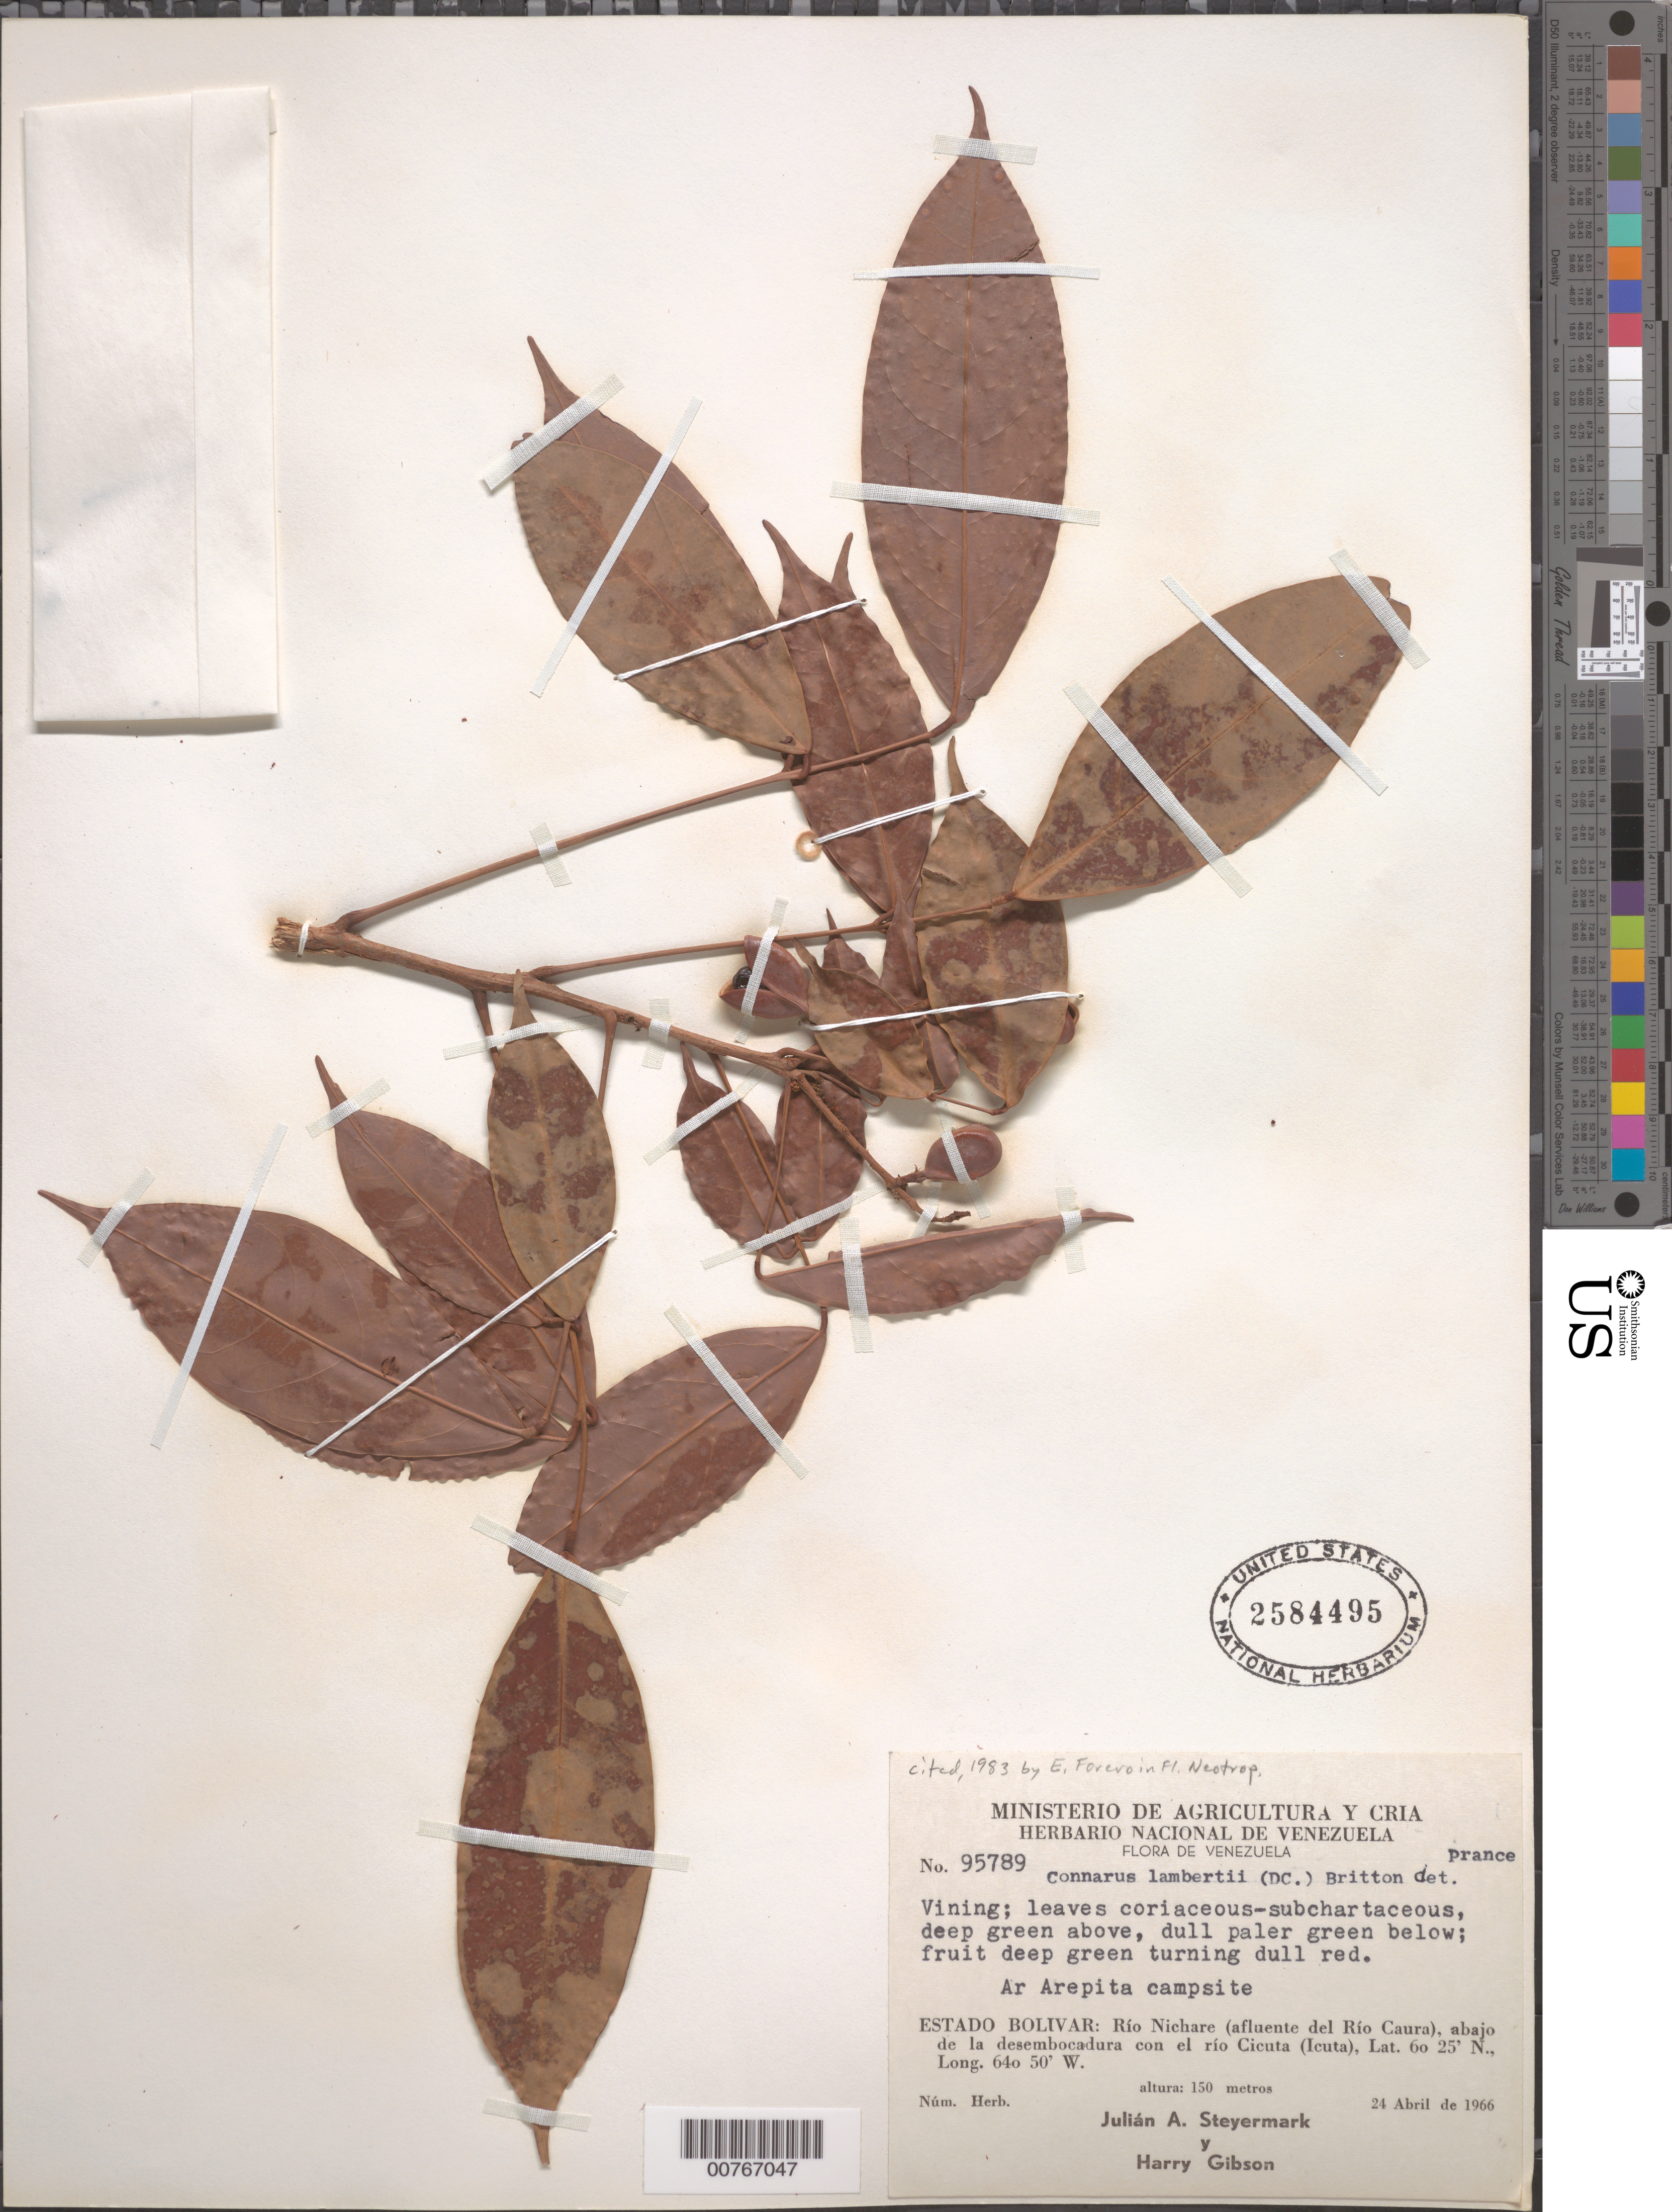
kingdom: Plantae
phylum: Tracheophyta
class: Magnoliopsida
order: Oxalidales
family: Connaraceae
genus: Connarus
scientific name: Connarus lambertii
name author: (DC.) Sagot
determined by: Forero, E.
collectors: J. Steyermark & H. Gibson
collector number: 95789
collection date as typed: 24-Apr-66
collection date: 1966-04-24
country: Venezuela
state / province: Bolívar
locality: Río Nichare (affluente del Río Caura), abajo de la desembocadura con el Río Cicuta (Icuta)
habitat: Campsite, by mouth of river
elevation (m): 150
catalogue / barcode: US 2584495